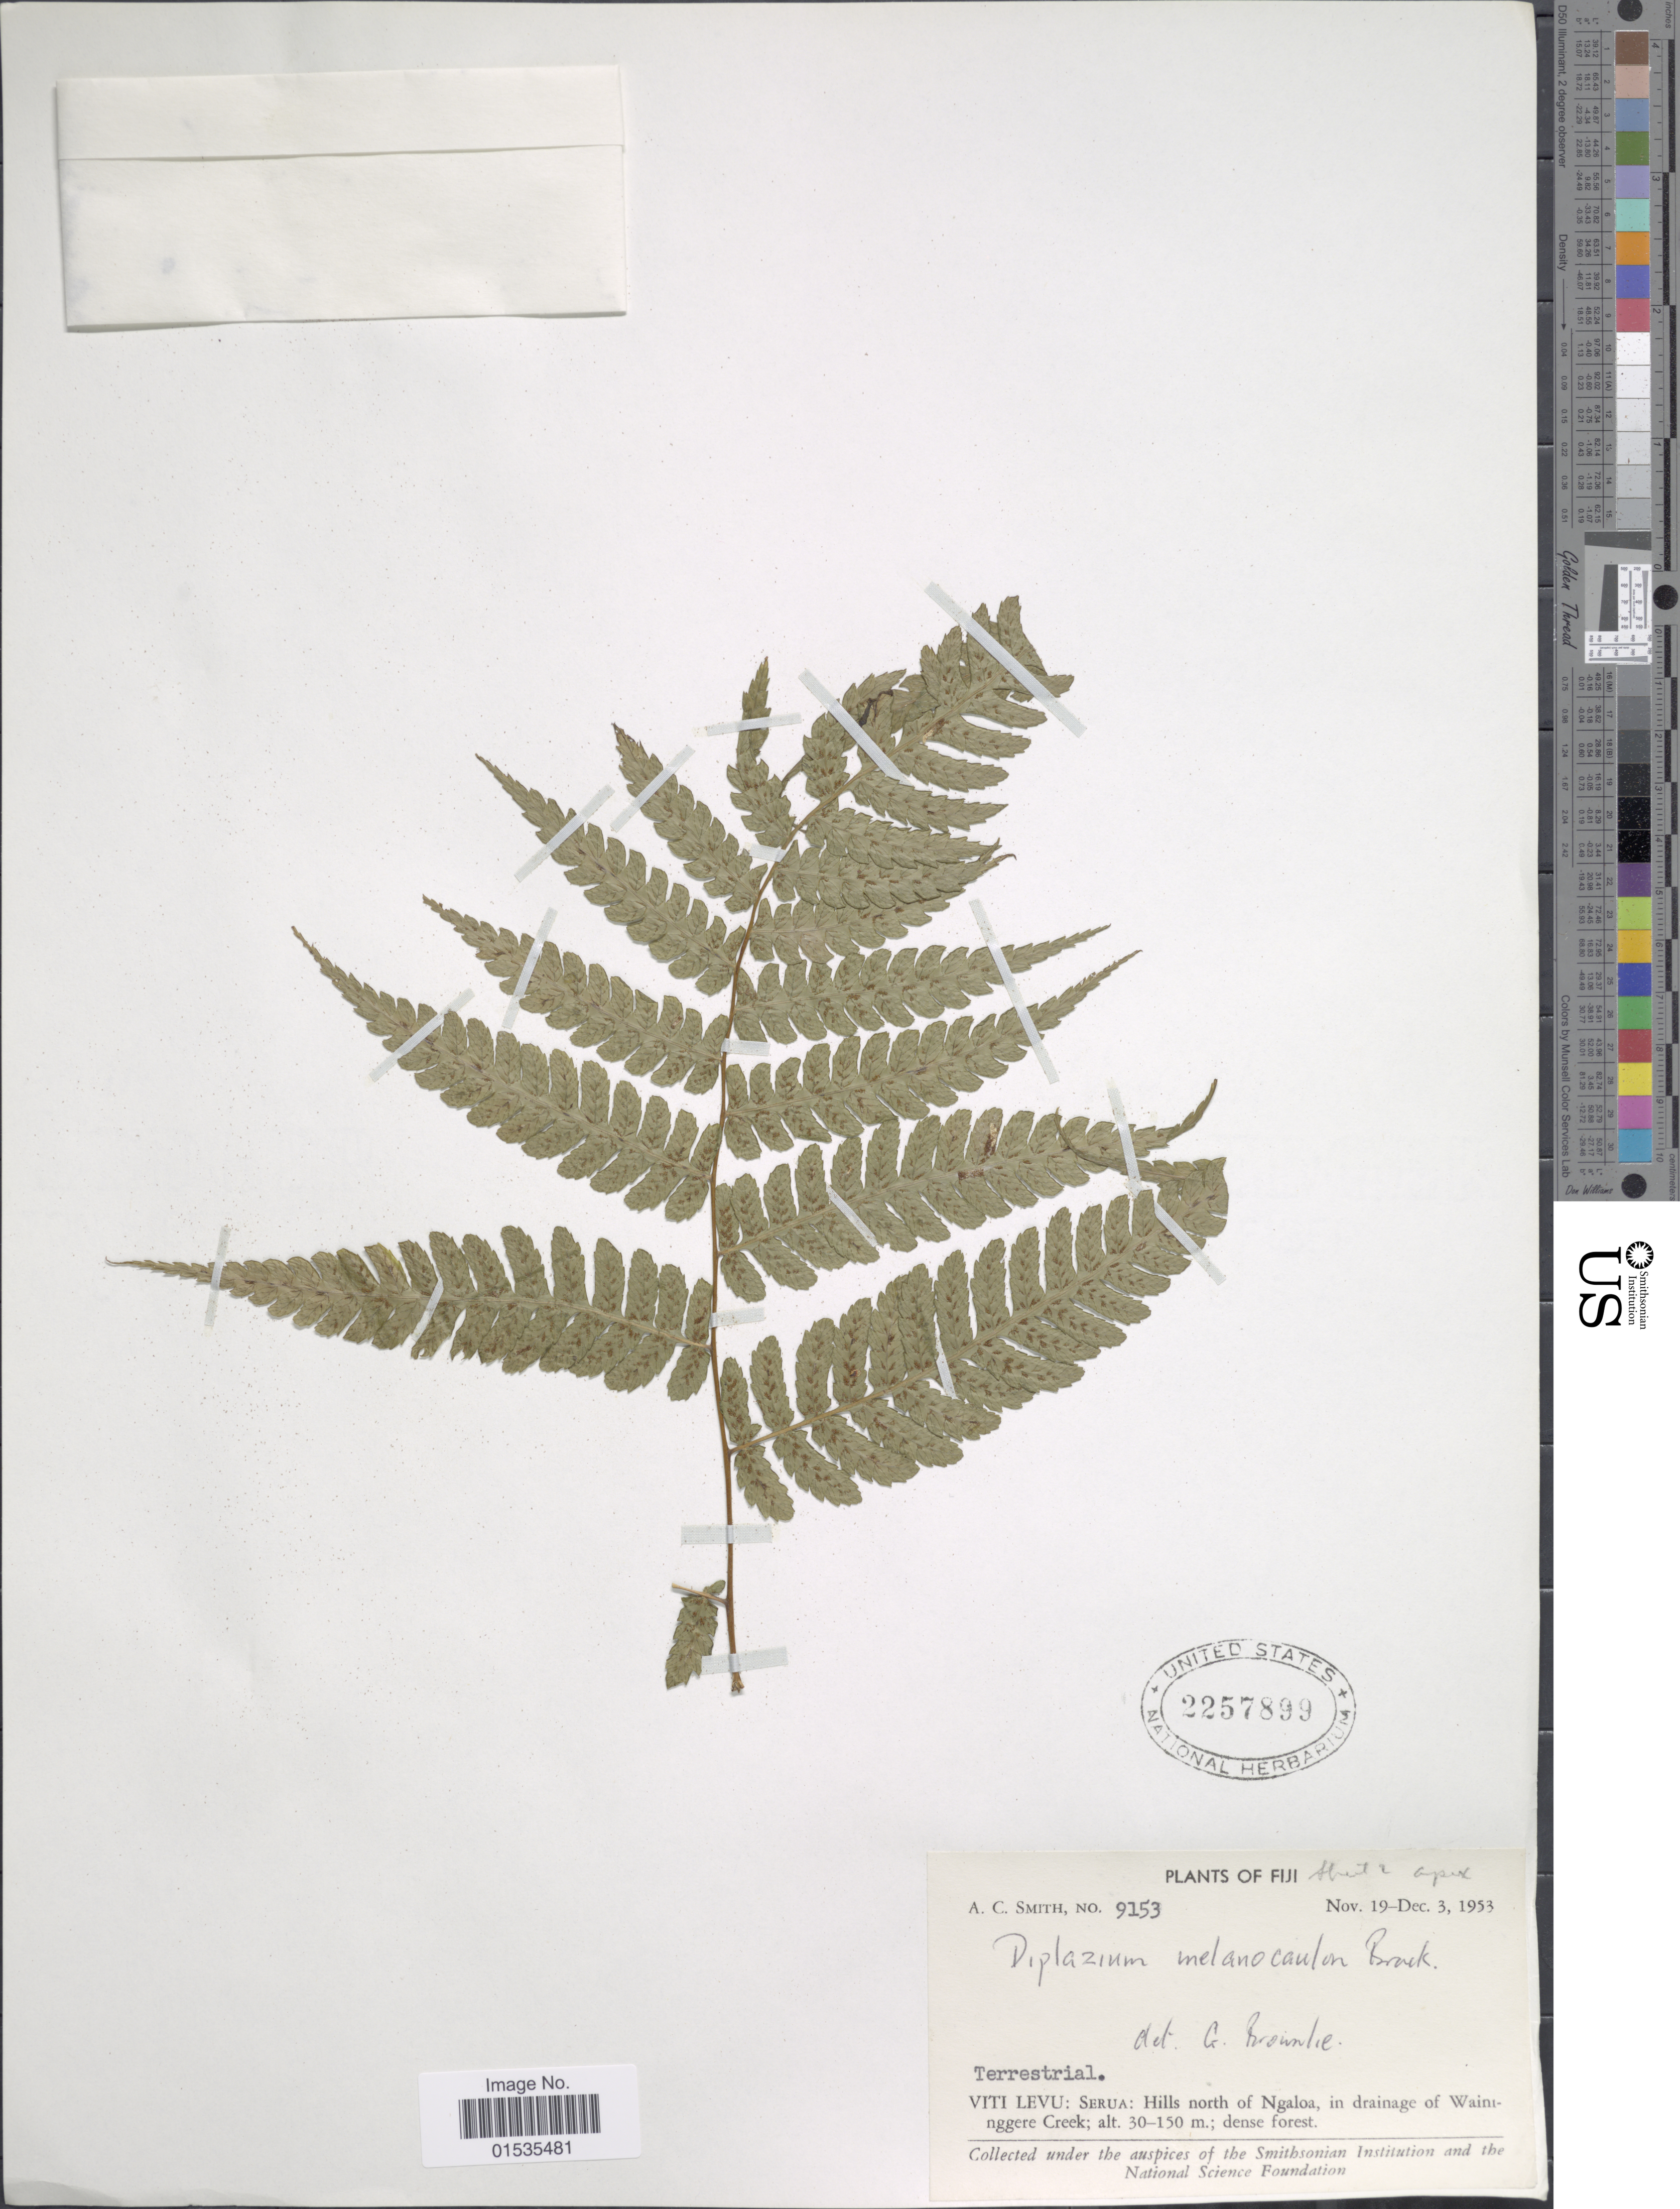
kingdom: Plantae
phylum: Tracheophyta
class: Polypodiopsida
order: Polypodiales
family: Athyriaceae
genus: Diplazium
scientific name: Diplazium melanocaulon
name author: Brack. in Wilkes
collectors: A. C. Smith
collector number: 9153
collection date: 1953-11-19/1953-12-03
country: Fiji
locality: Viti Levu: Serua: Hills north of Ngaloa, in drainage of Waininggere Creek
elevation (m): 30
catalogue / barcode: US 2257899